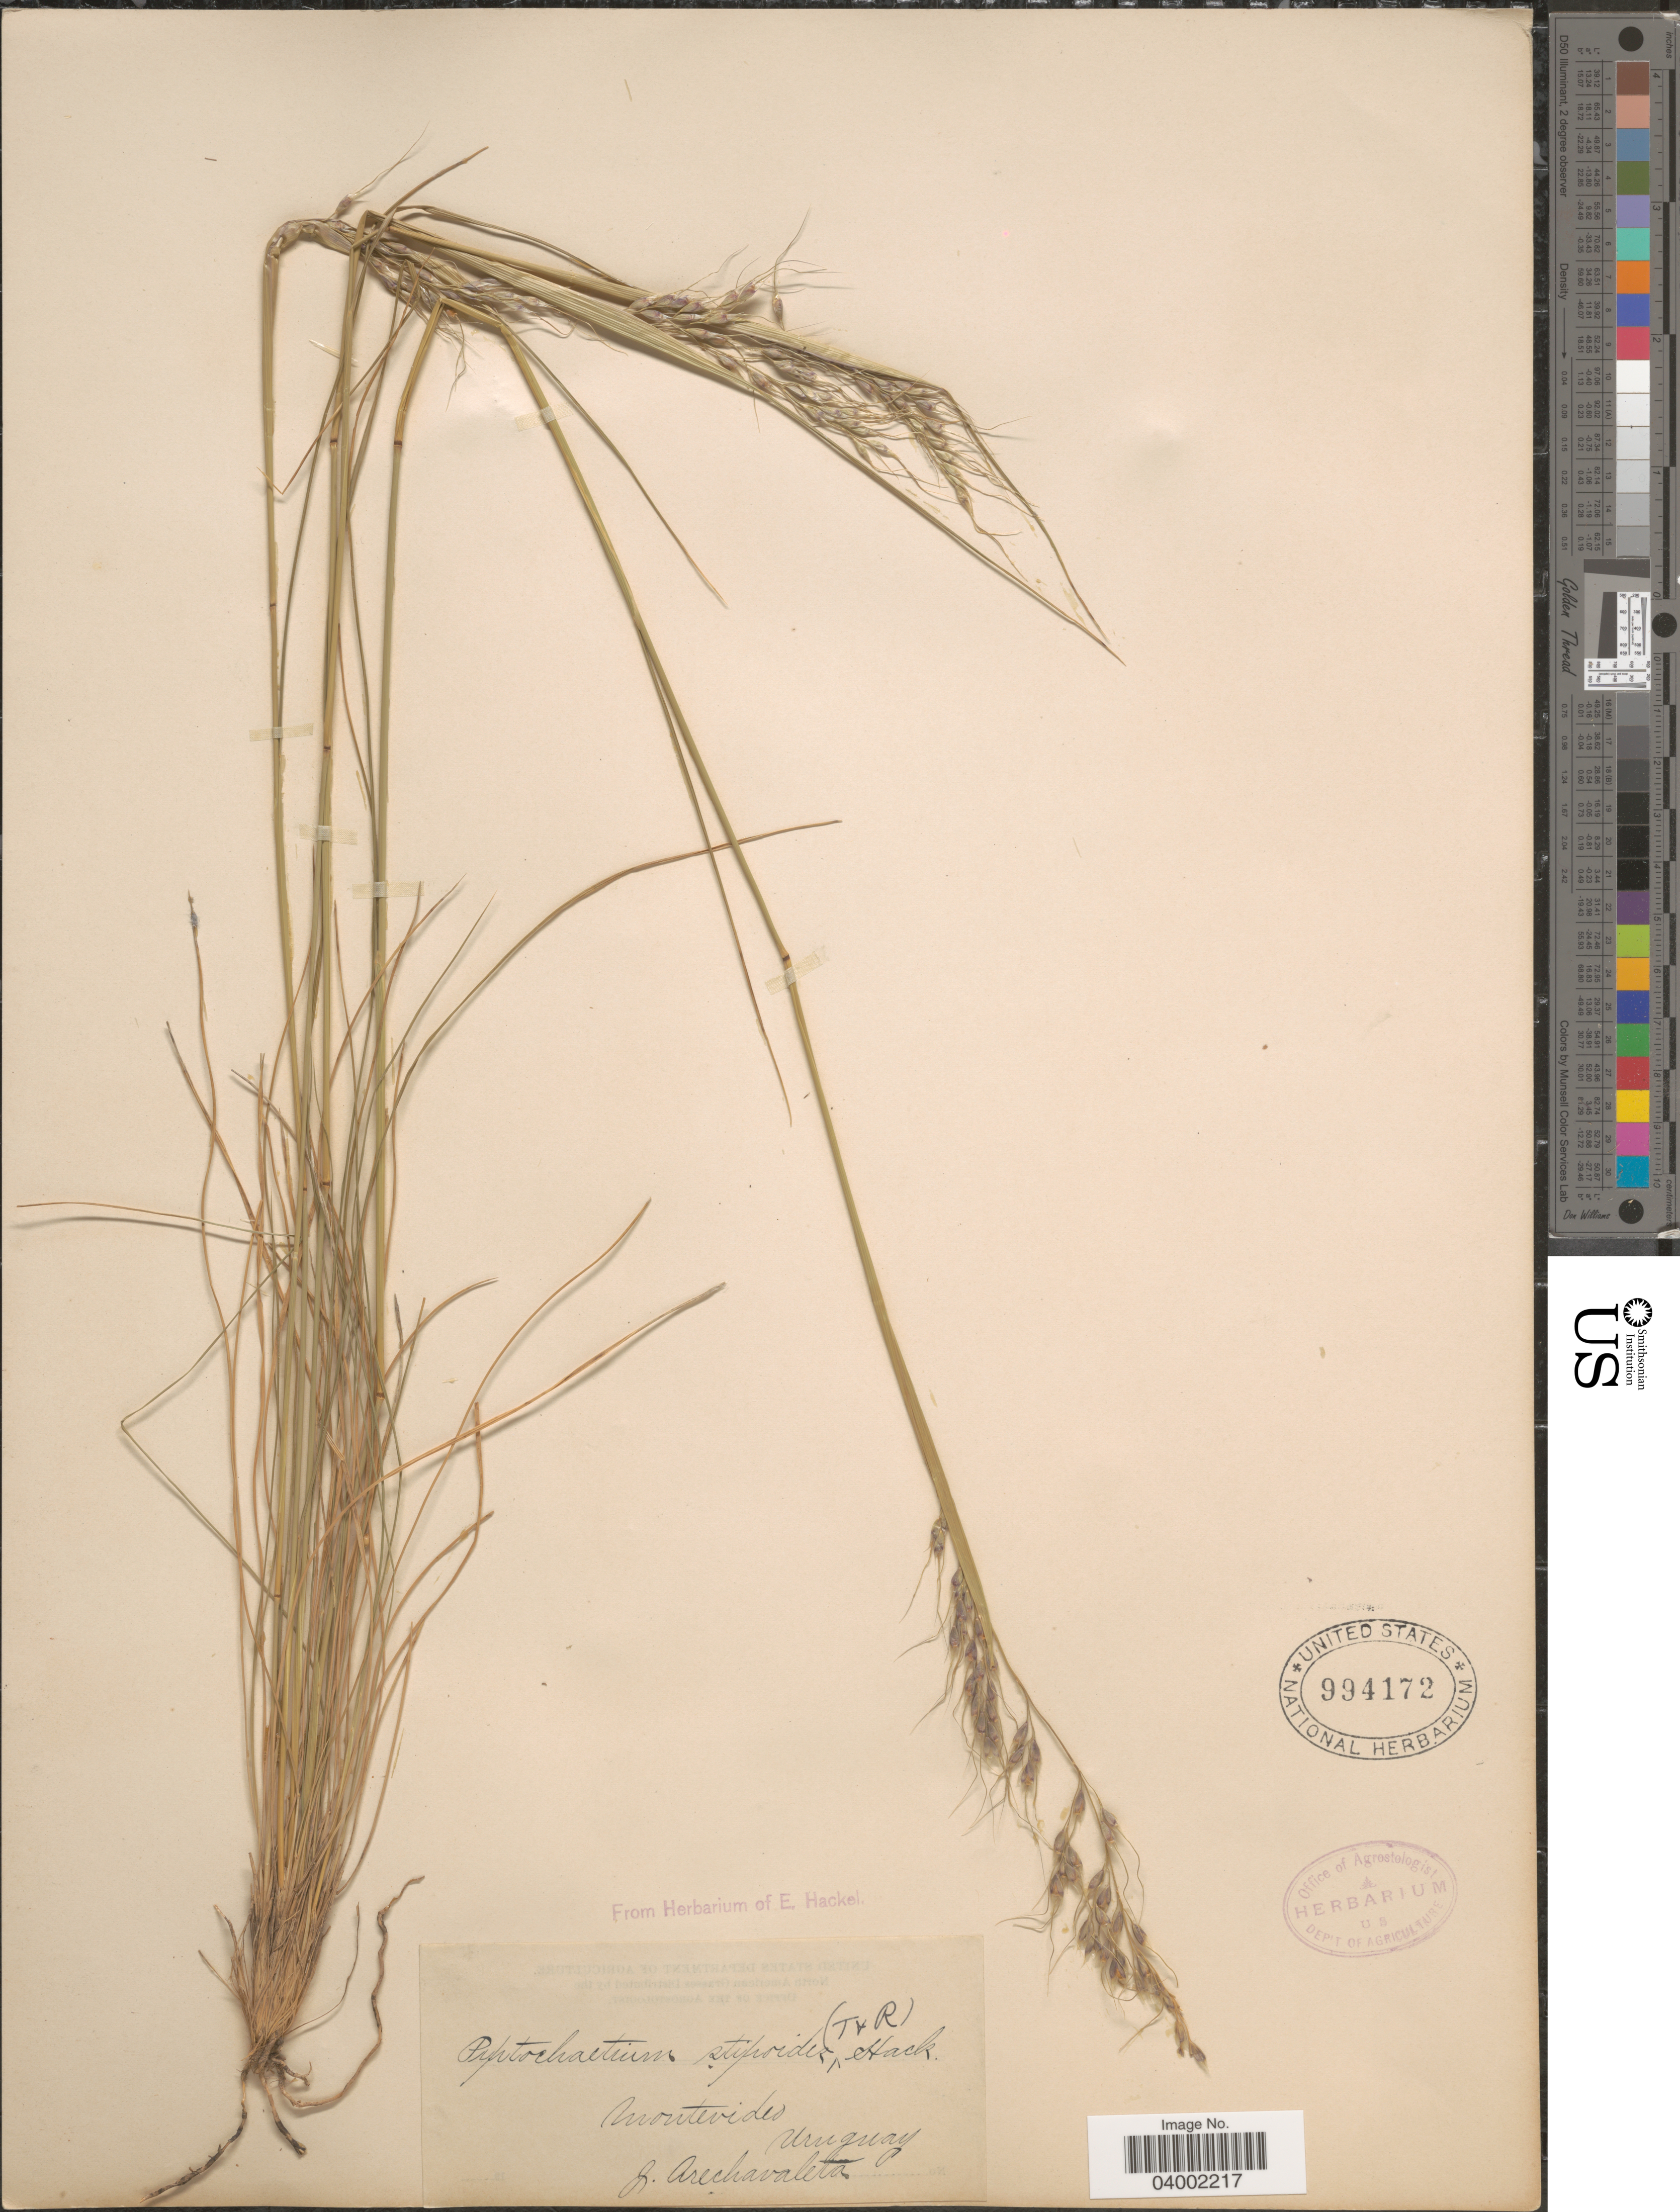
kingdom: Plantae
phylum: Tracheophyta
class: Liliopsida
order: Poales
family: Poaceae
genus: Piptochaetium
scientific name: Piptochaetium stipoides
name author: (Trin. & Rupr.) Hack. & Arechav.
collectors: J. Arechavaleta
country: Uruguay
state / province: Montevideo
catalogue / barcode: US 994172